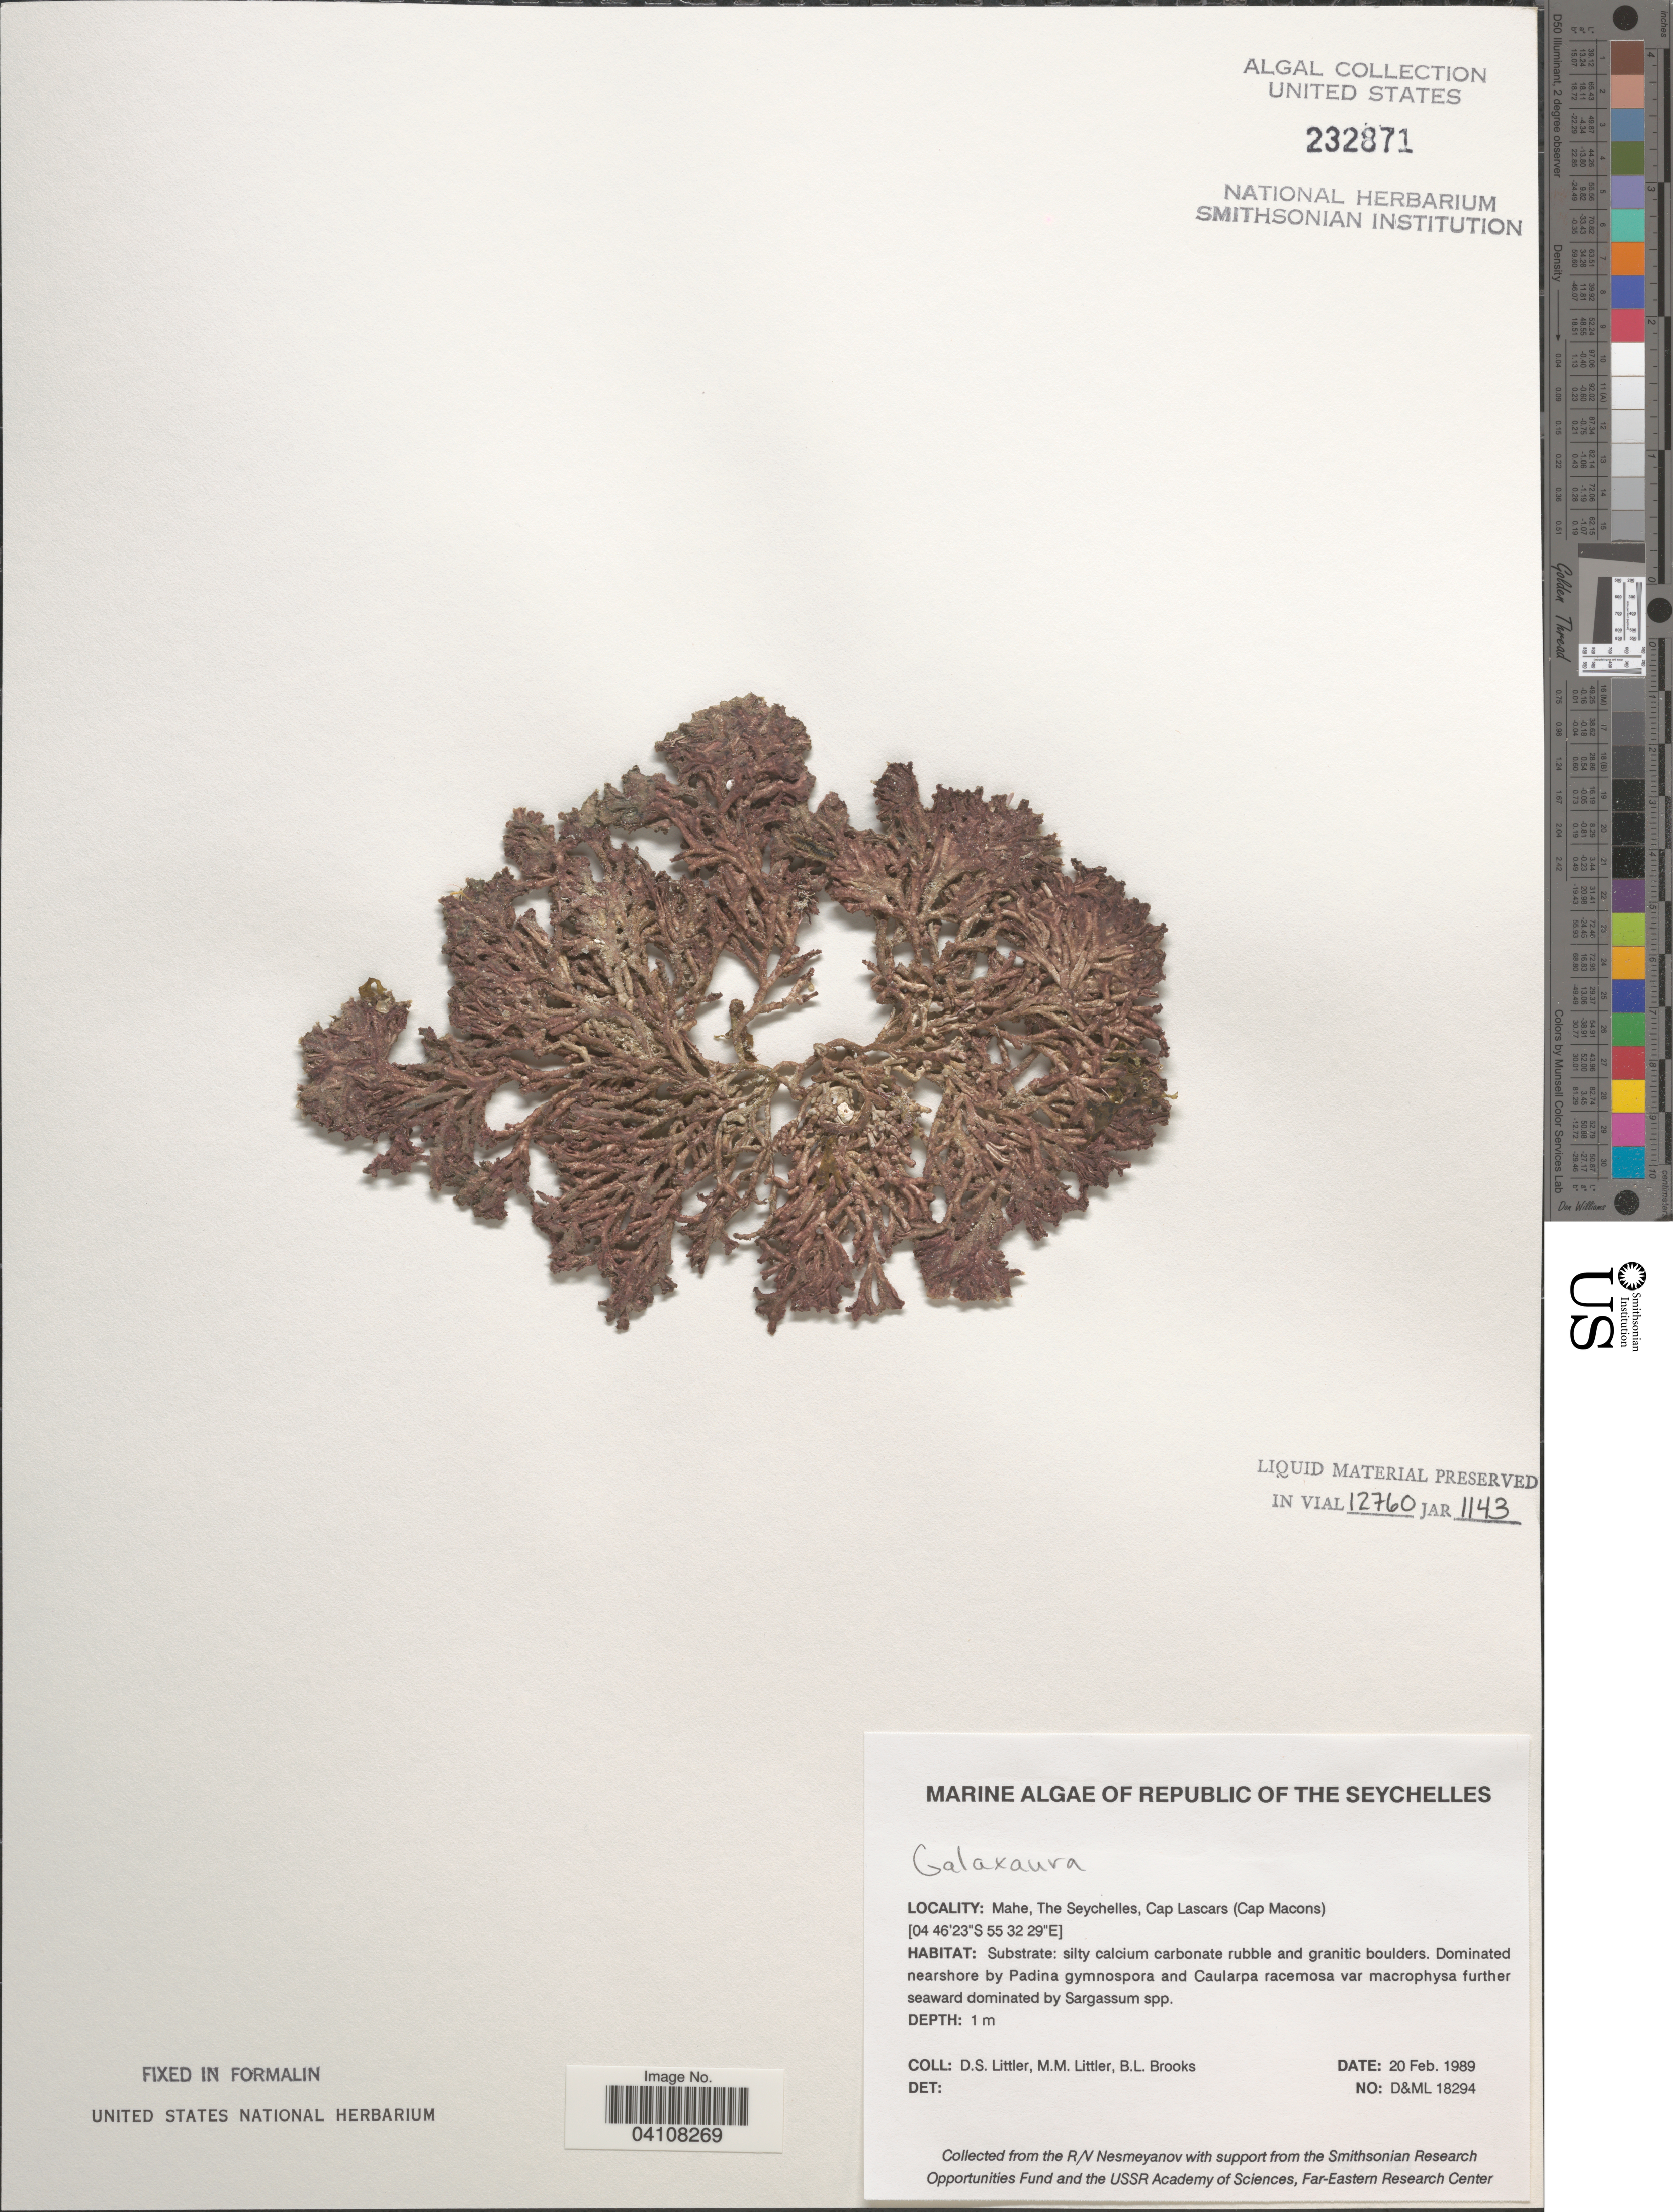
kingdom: Plantae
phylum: Rhodophyta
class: Florideophyceae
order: Nemaliales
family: Galaxauraceae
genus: Galaxaura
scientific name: Galaxaura sp.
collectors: D. S. Littler & B. Brooks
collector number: D&ML18294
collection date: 1989-02-20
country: Seychelles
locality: Republic of The Seychelles. Mahe, Cap Lascars (Cap Macons).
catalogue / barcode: US 232871